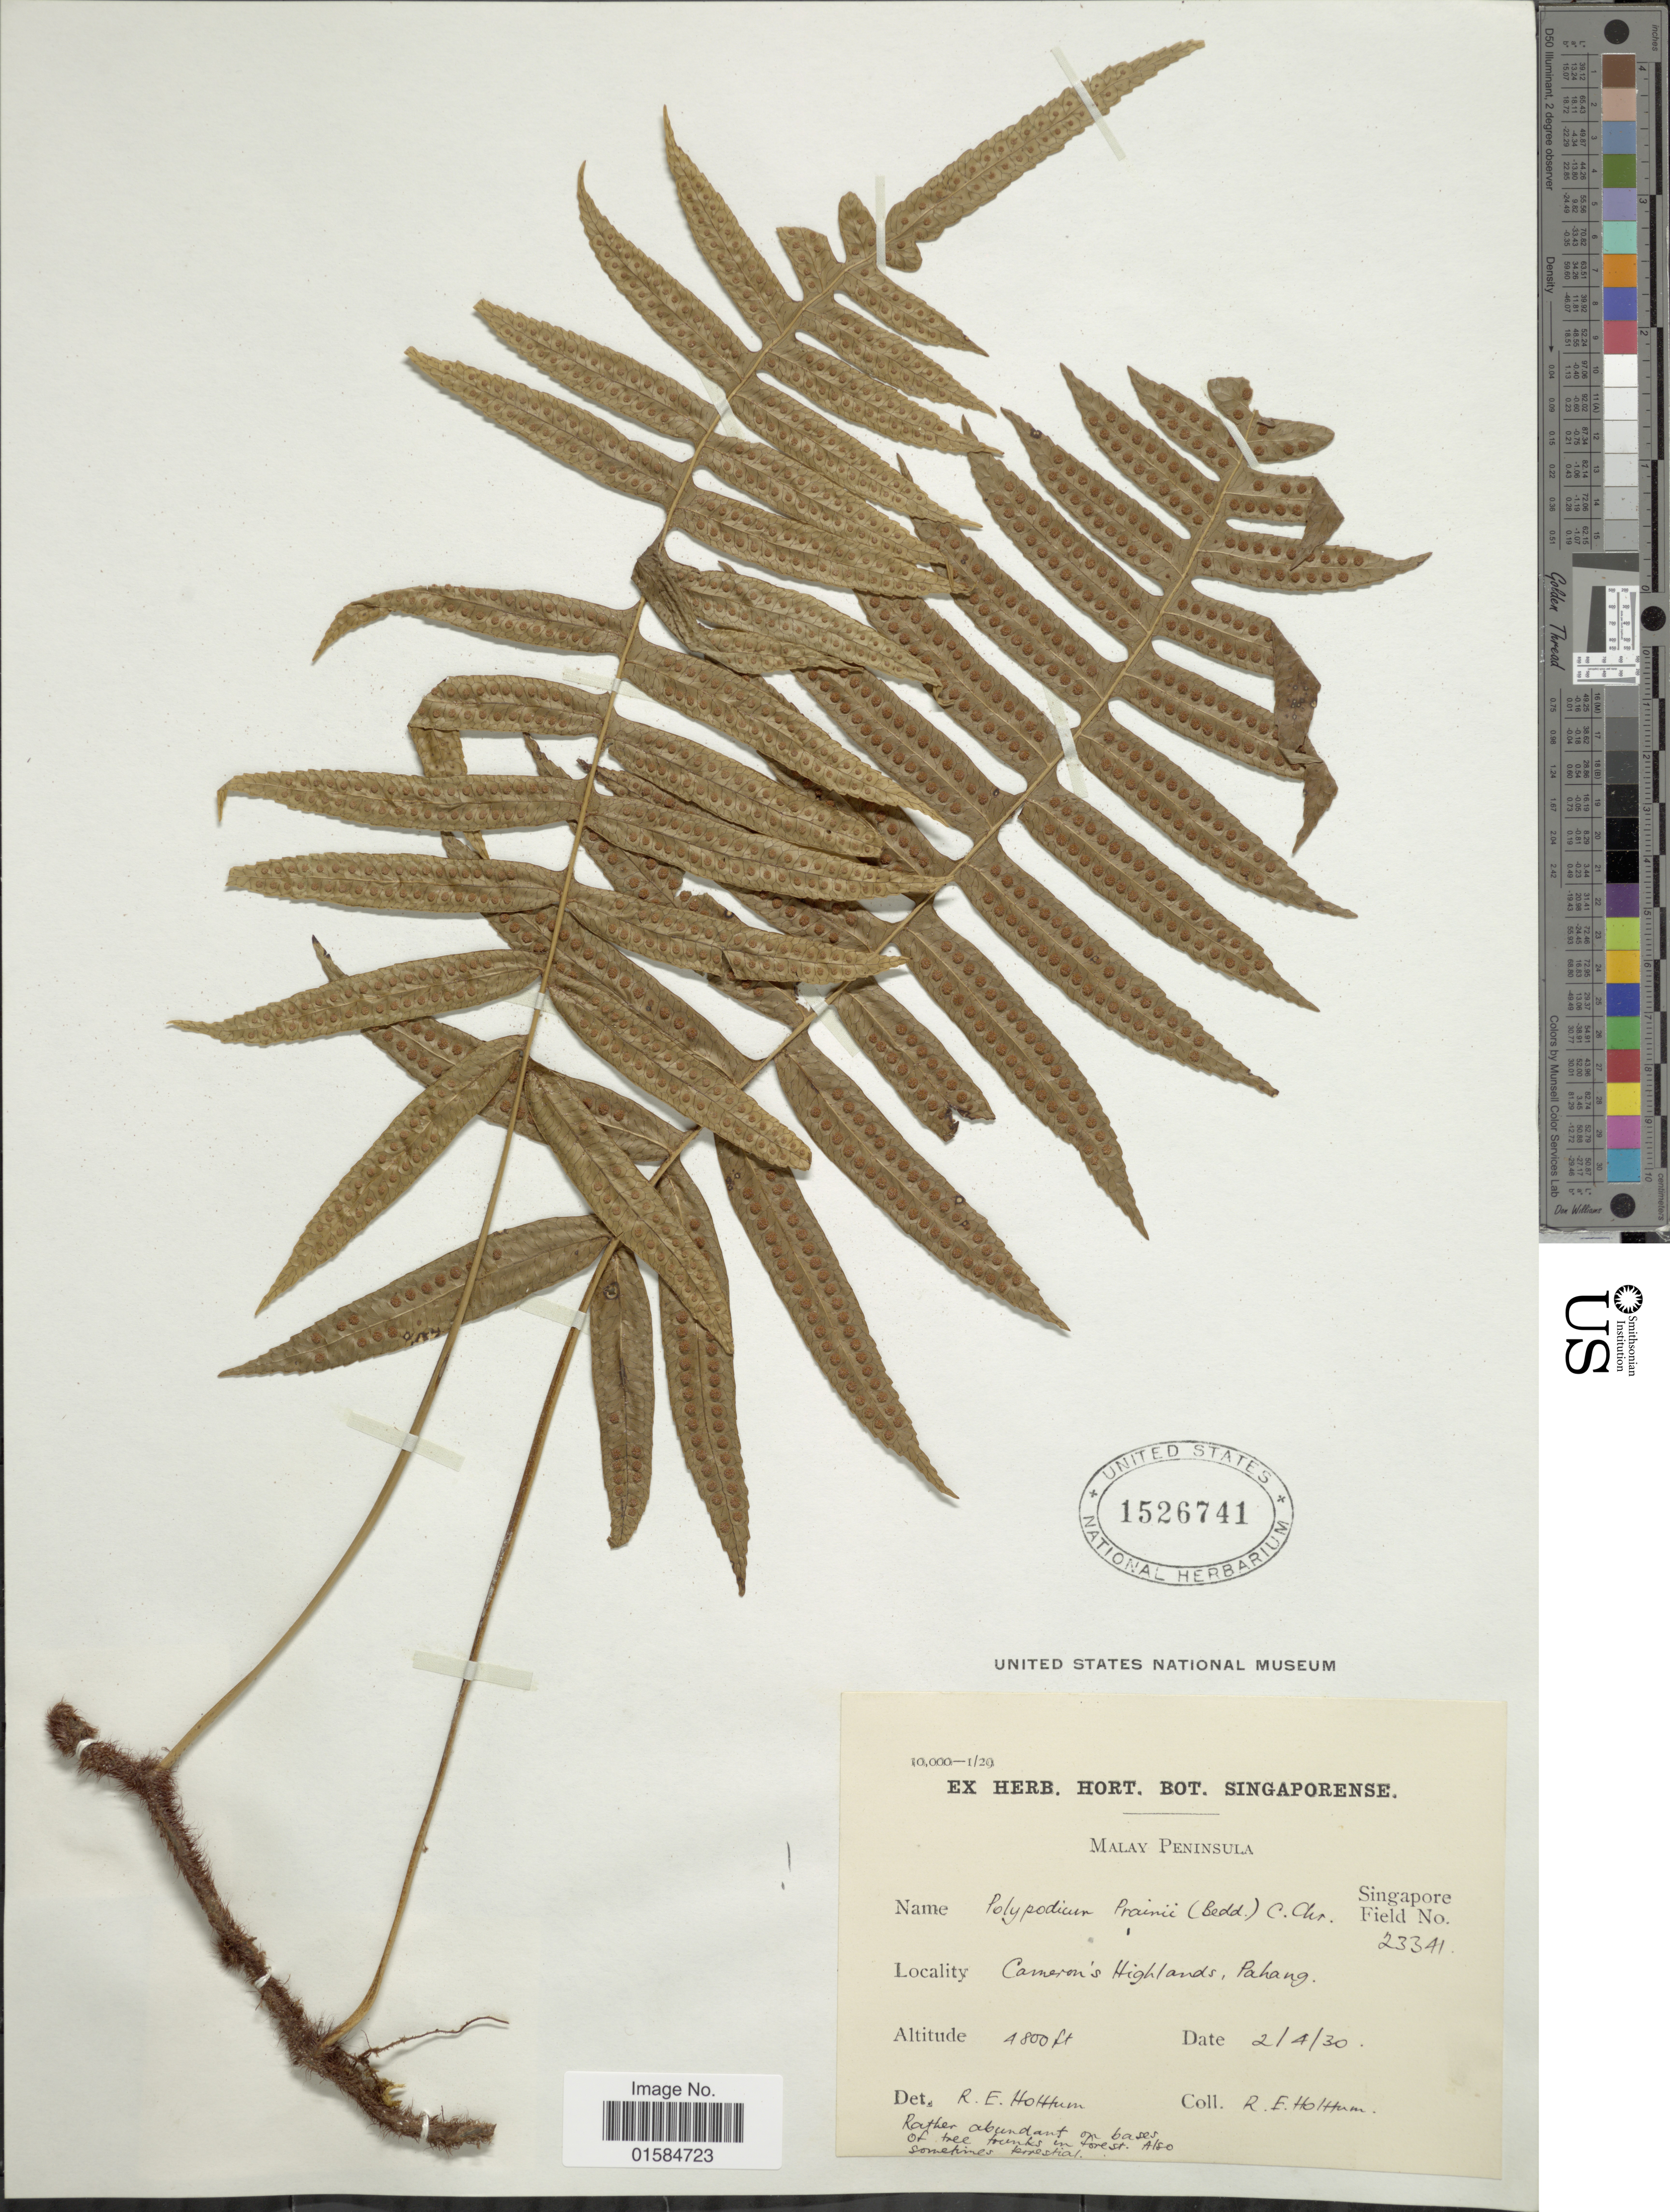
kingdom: Plantae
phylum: Tracheophyta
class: Polypodiopsida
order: Polypodiales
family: Polypodiaceae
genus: Goniophlebium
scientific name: Goniophlebium prainii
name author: Bedd.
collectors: R. E. Holttum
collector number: Singapore Field 23341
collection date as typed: Transcribed d/m/y: 2/4/30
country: Malaysia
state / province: Pahang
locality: Malay Peninsula, Cameron's Highlands, Pahang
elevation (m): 1463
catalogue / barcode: US 1526741